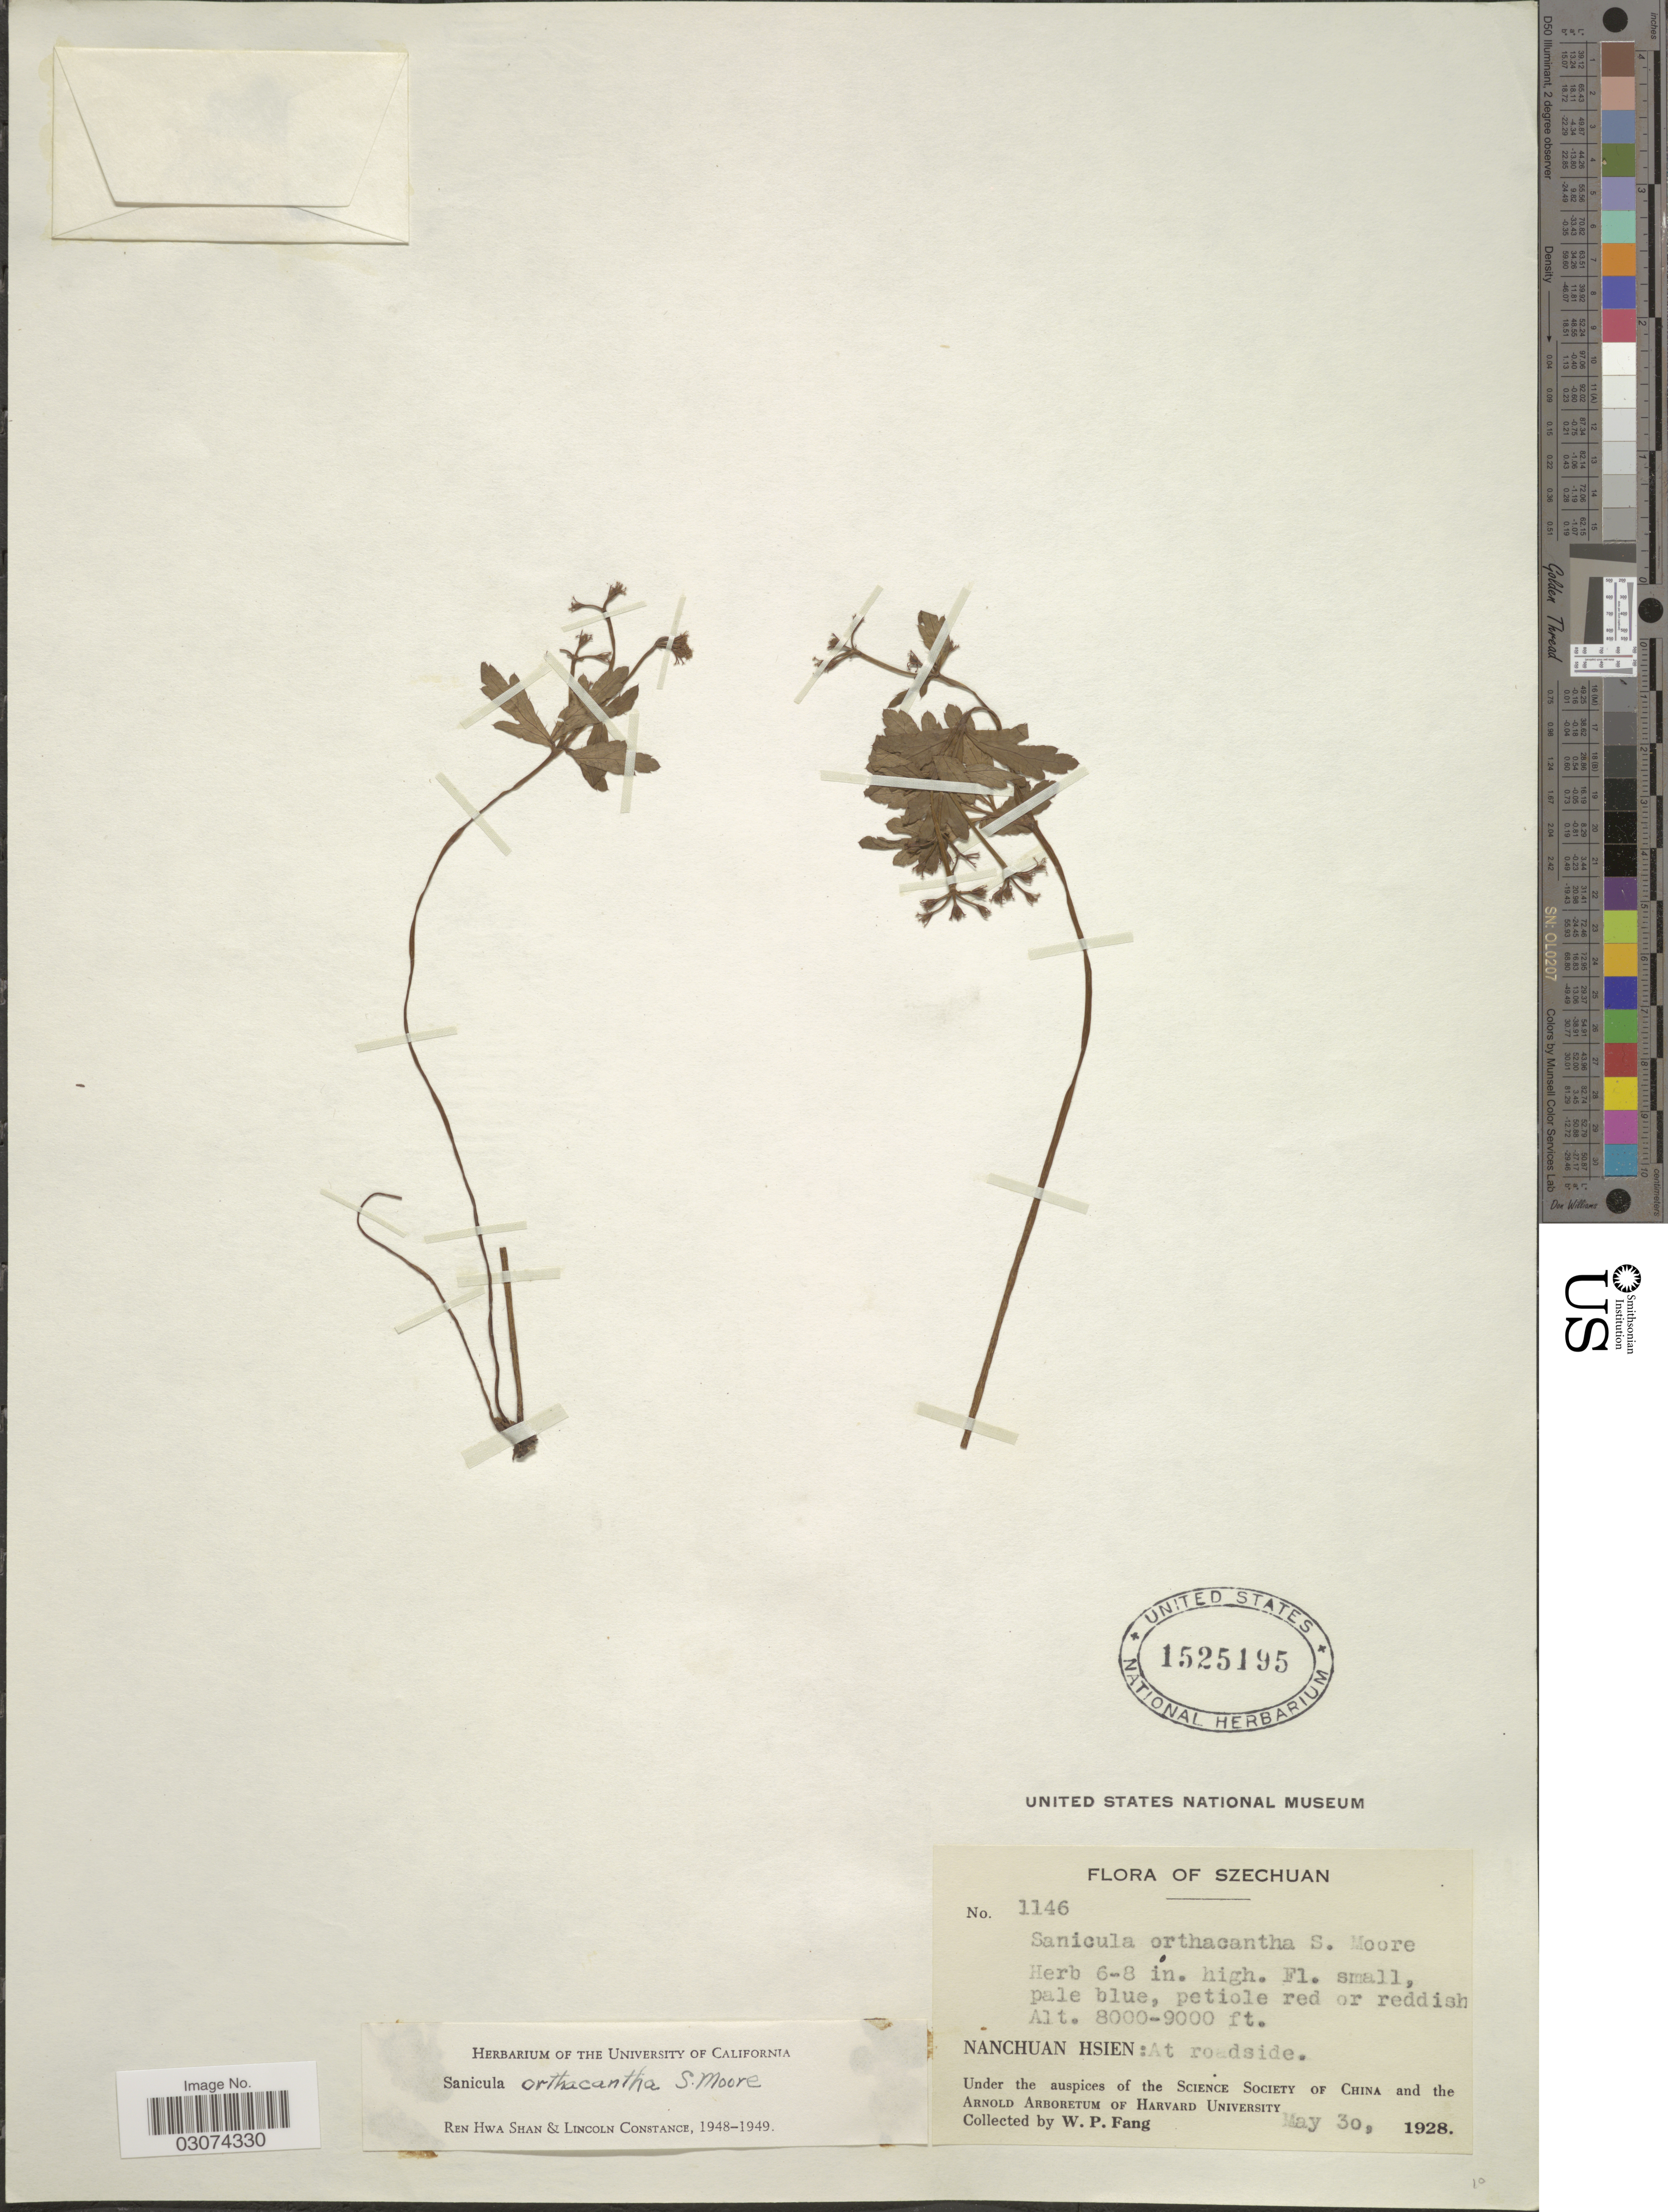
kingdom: Plantae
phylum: Tracheophyta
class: Magnoliopsida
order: Apiales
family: Apiaceae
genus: Sanicula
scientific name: Sanicula orthacantha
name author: S. Moore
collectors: W. P. Fang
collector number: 1146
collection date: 1928-05-30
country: China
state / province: Sichuan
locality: Szechuan. Nanchuan Hsien: At roadside.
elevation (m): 2438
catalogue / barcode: US 1525195